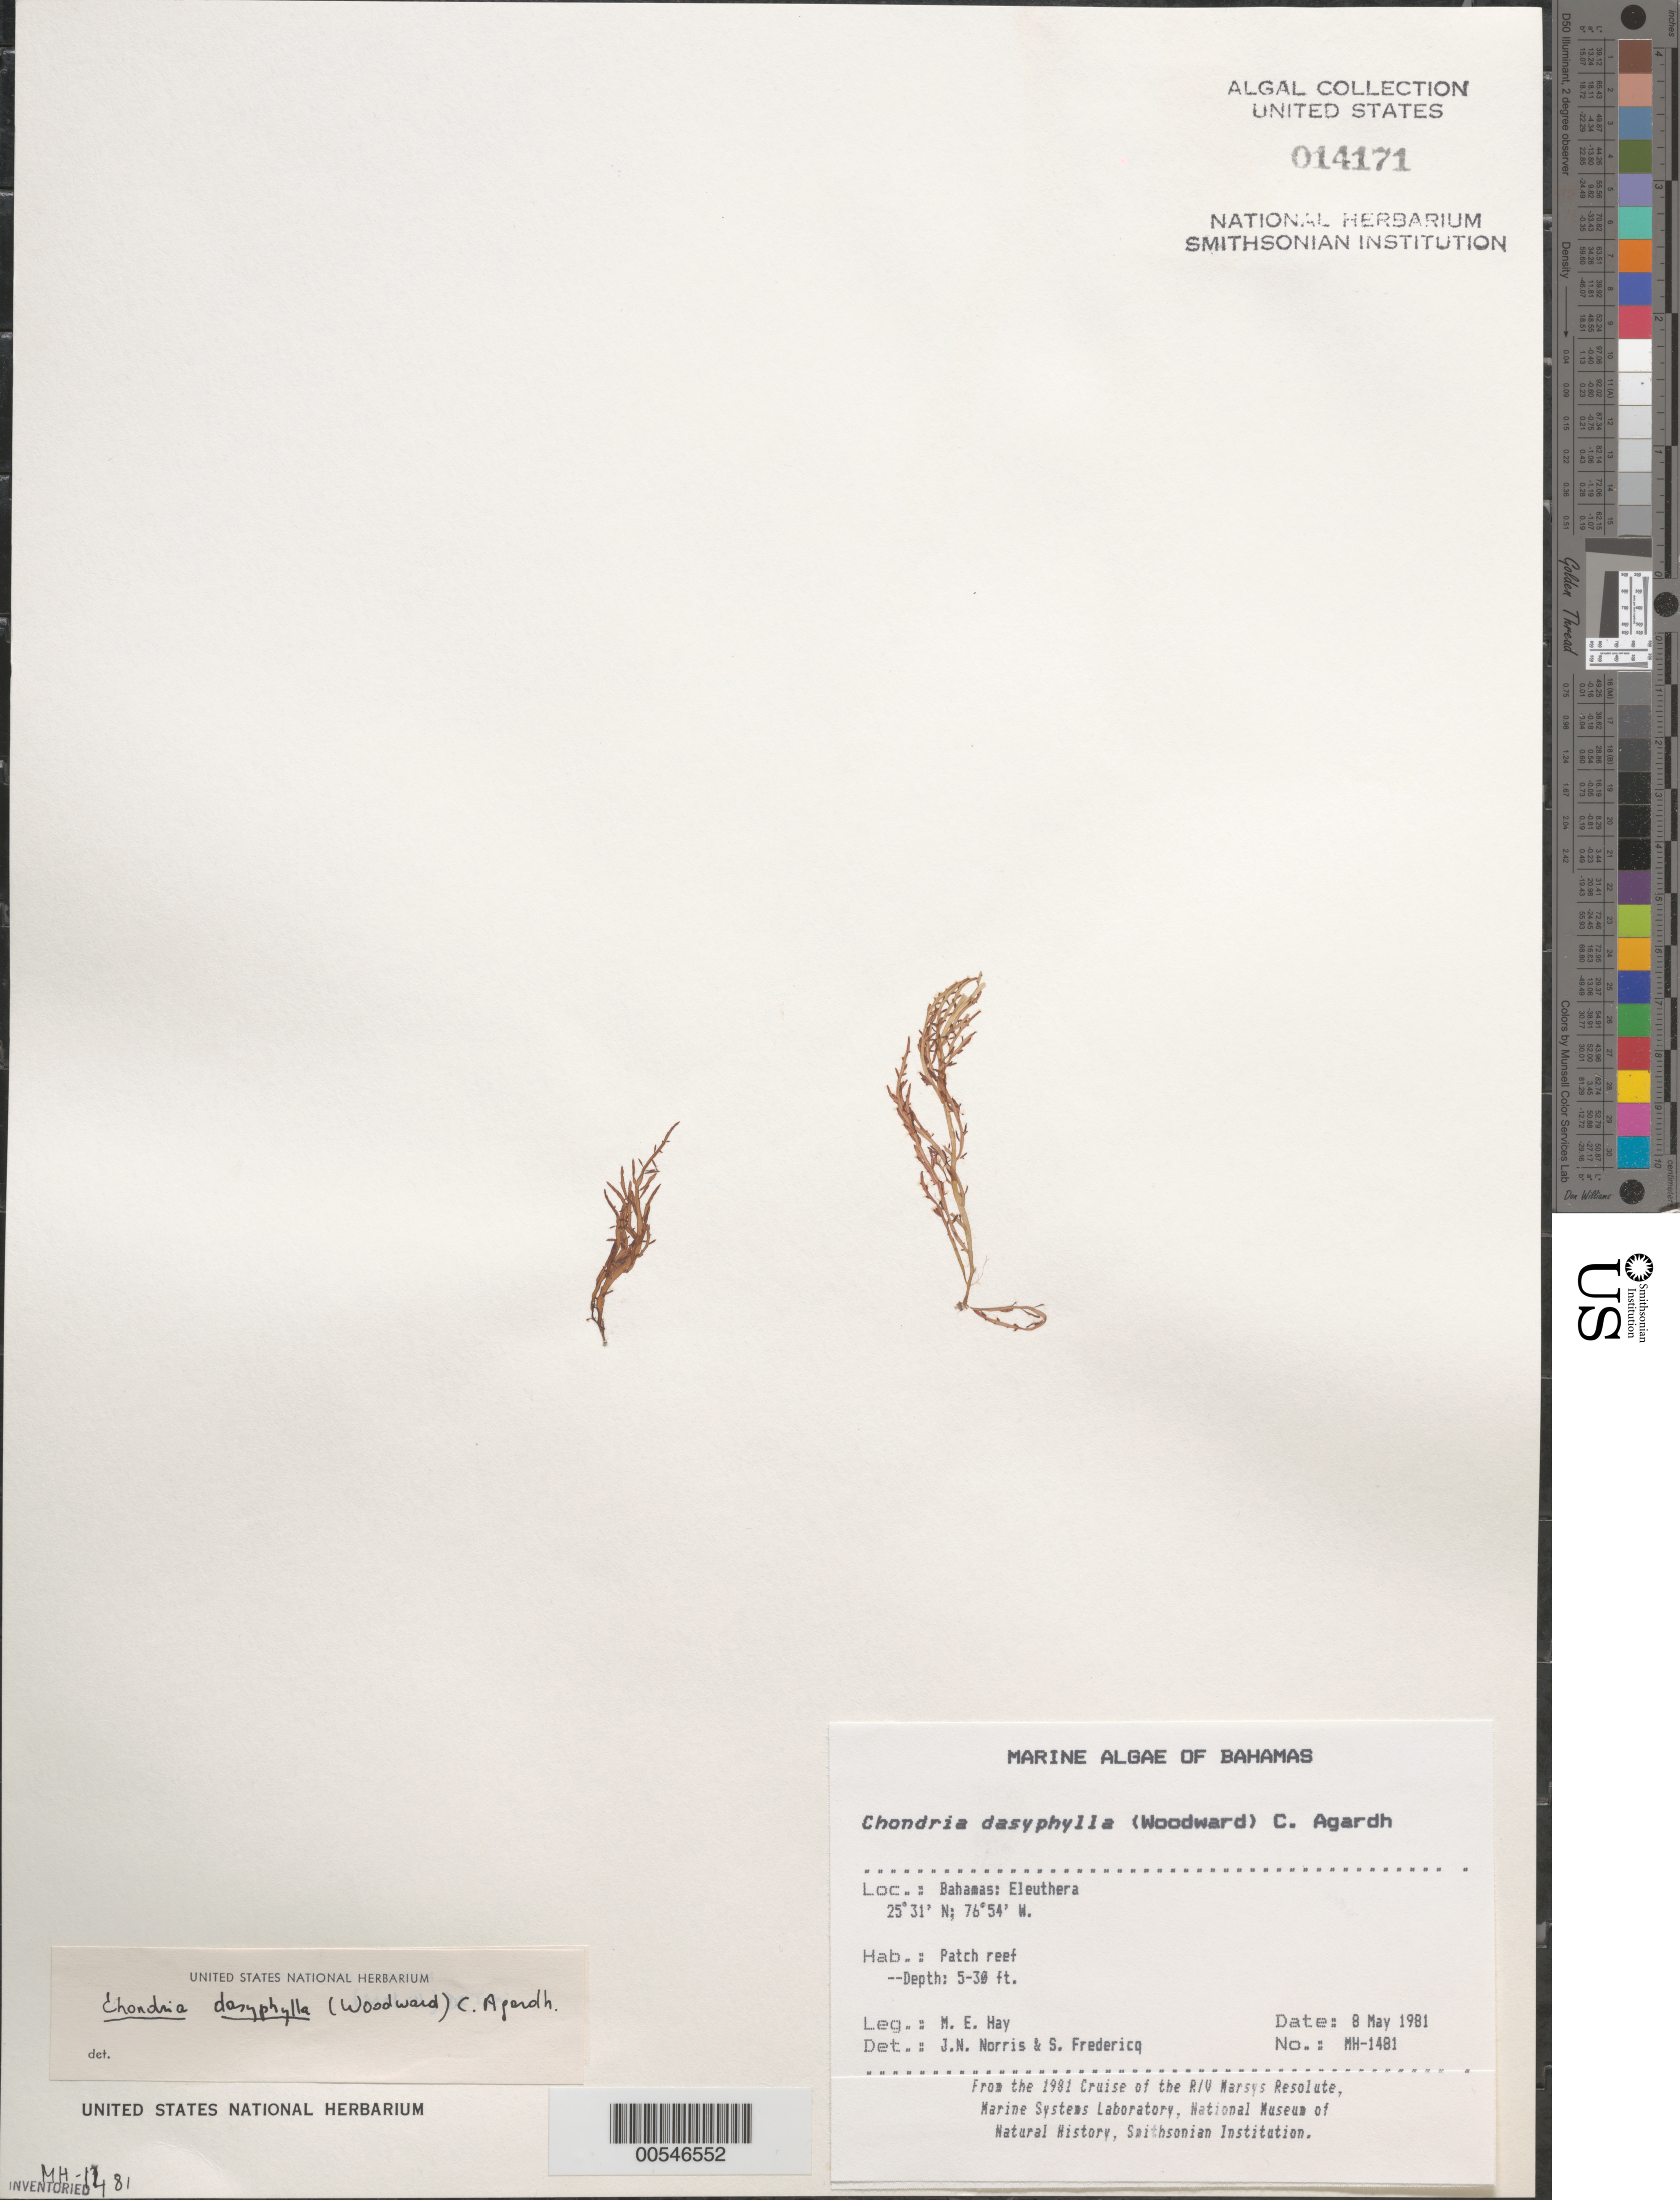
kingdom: Plantae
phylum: Rhodophyta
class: Florideophyceae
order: Ceramiales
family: Rhodomelaceae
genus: Chondria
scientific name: Chondria dasyphylla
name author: (Woodw.) C. Agardh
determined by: Norris, J. N.; Fredericq, S.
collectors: M. E. Hay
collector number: MEH-1481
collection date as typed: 08 May 1981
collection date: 1981-05-08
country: Bahamas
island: Eleuthera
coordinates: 23 31 N, 78 54 W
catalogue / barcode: US 14171